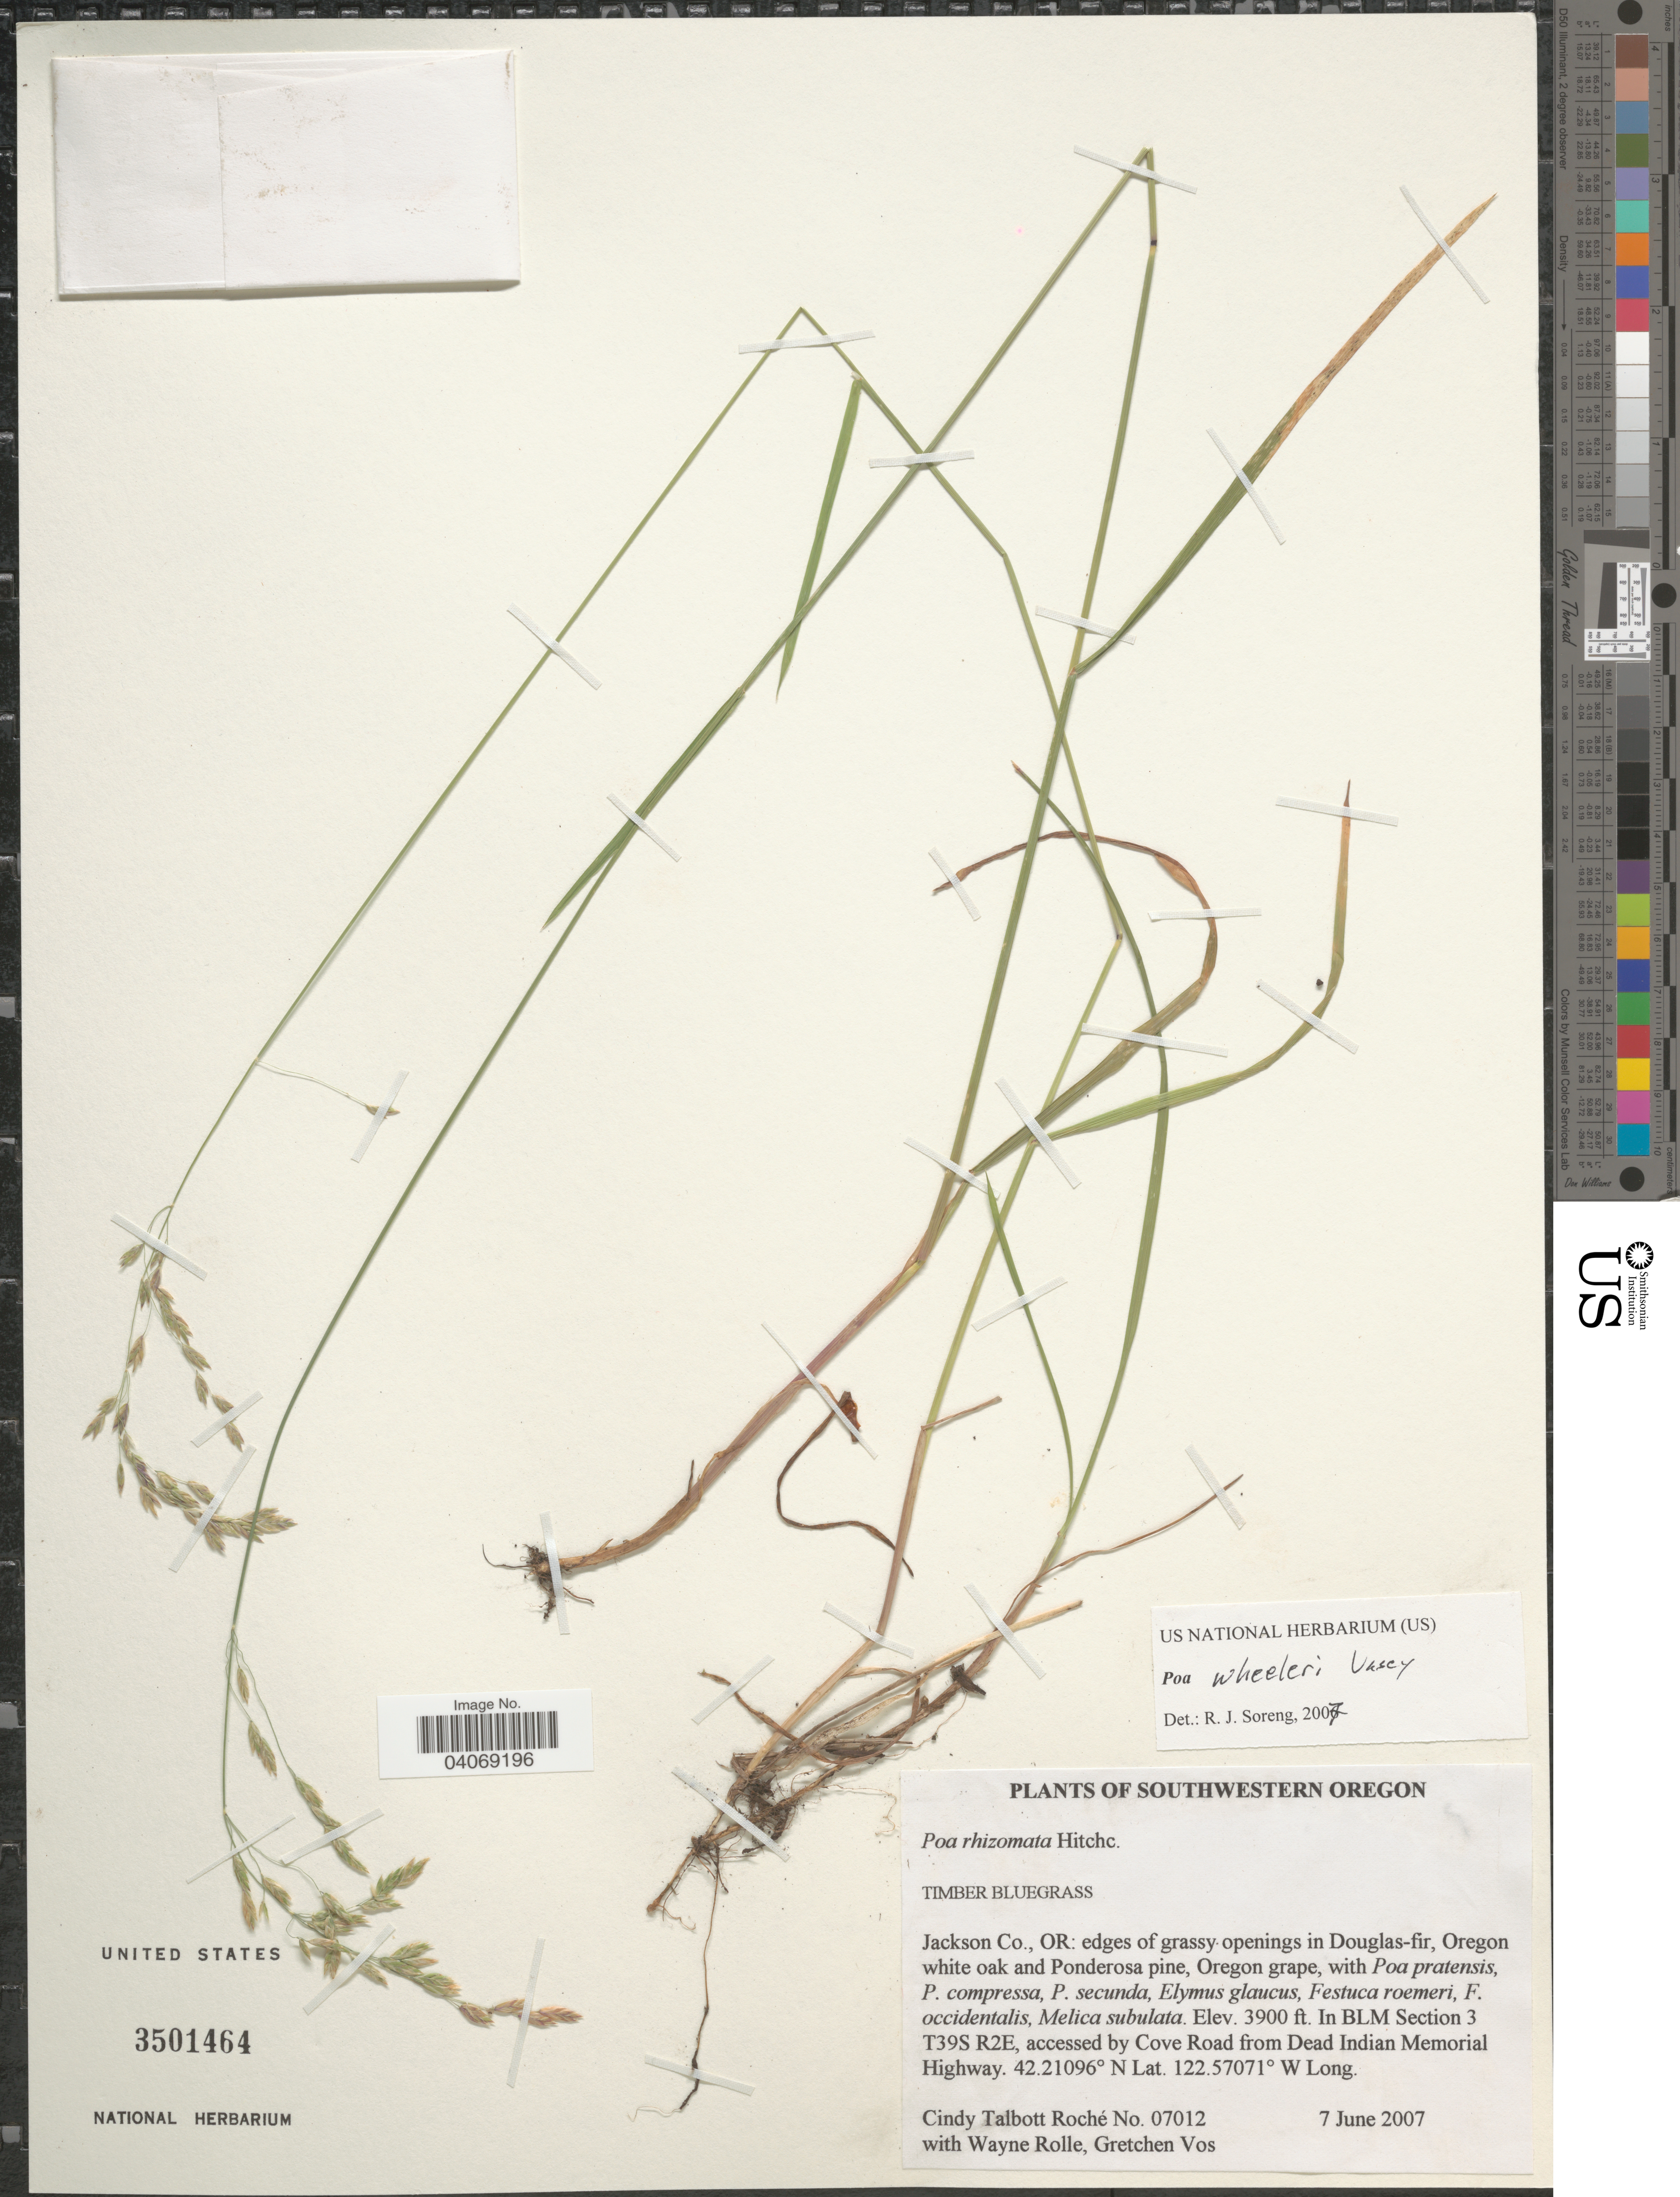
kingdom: Plantae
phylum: Tracheophyta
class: Liliopsida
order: Poales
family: Poaceae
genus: Poa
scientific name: Poa wheeleri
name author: Vasey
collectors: C. Roché, W. Rolle & G. Vos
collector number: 07012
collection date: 2007-06-07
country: United States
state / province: Oregon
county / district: Jackson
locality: Southwestern Oregon. Jackson Co., edges of grassy openings in Douglas-fir. In BLM Section 3 T39S R2E, accessed by Cove Road from Dead Indian Memorial Highway.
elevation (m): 1189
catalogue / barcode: US 3501464